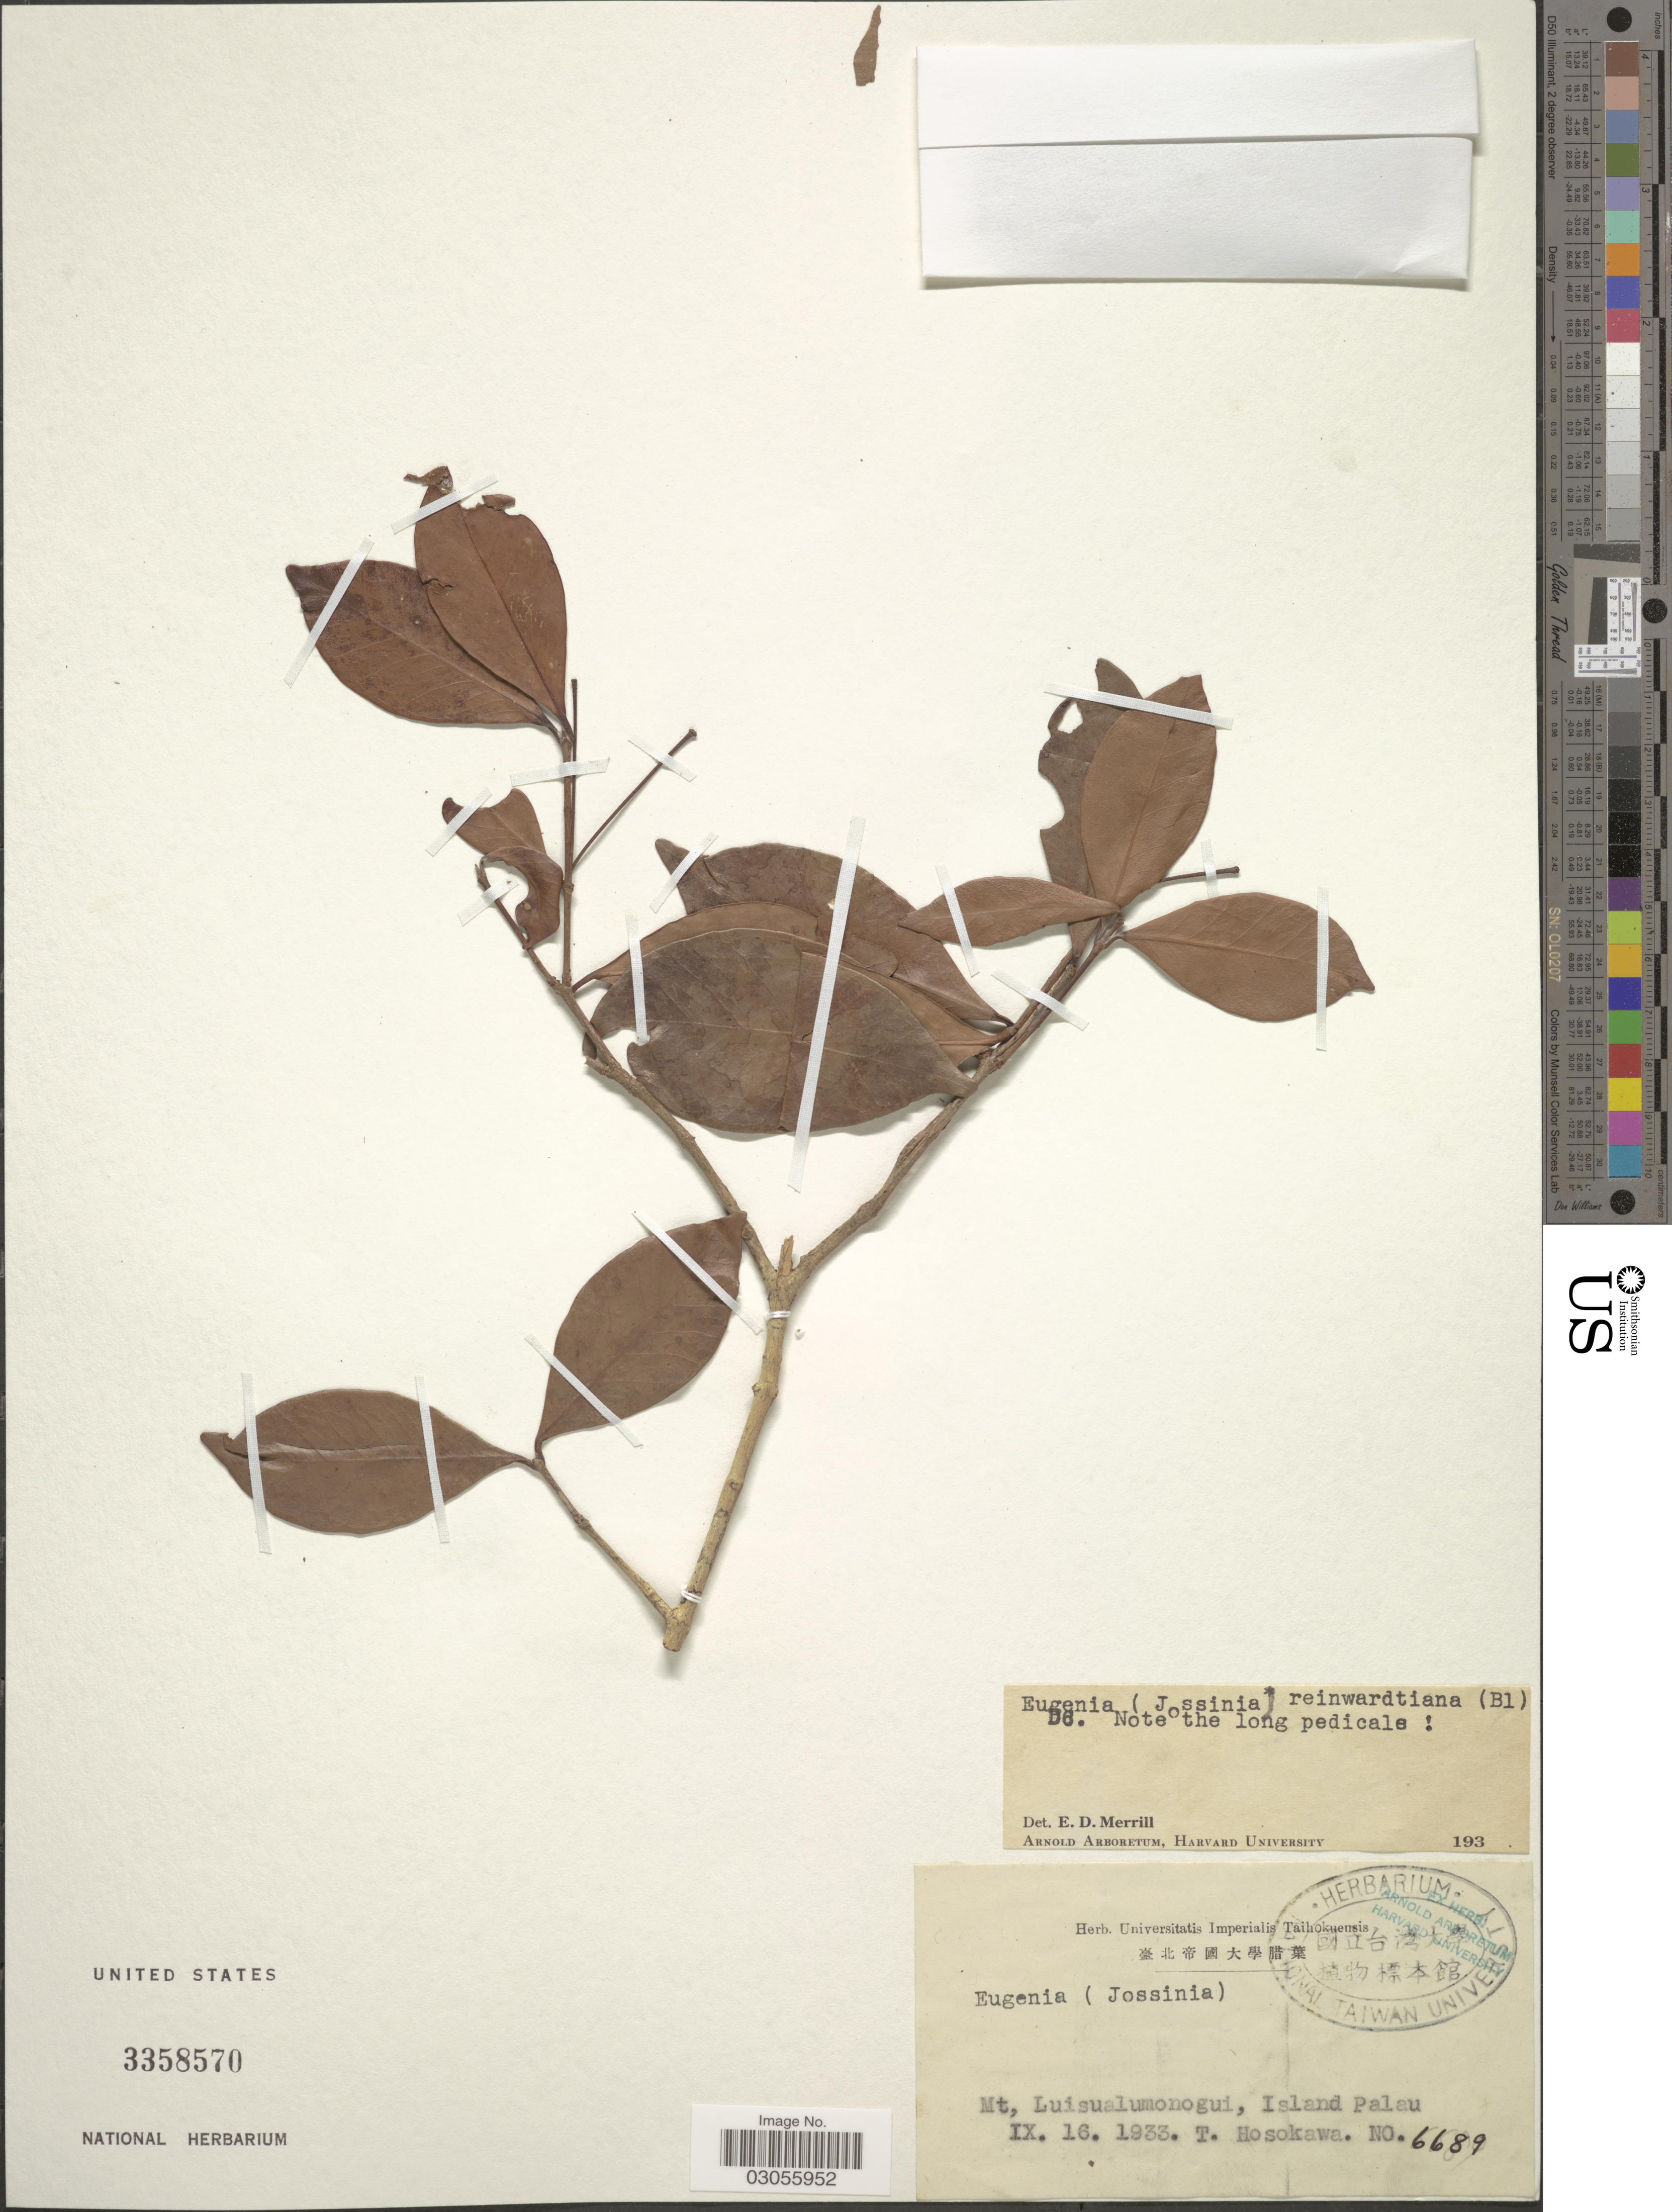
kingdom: Plantae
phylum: Tracheophyta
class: Magnoliopsida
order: Myrtales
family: Myrtaceae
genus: Eugenia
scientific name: Eugenia reinwardtiana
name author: (Blume) DC.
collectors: T. Hosokawa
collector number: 6689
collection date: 1933-09-16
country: Palau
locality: Mt, Luisualumonogui, Island Palau.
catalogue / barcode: US 3358570